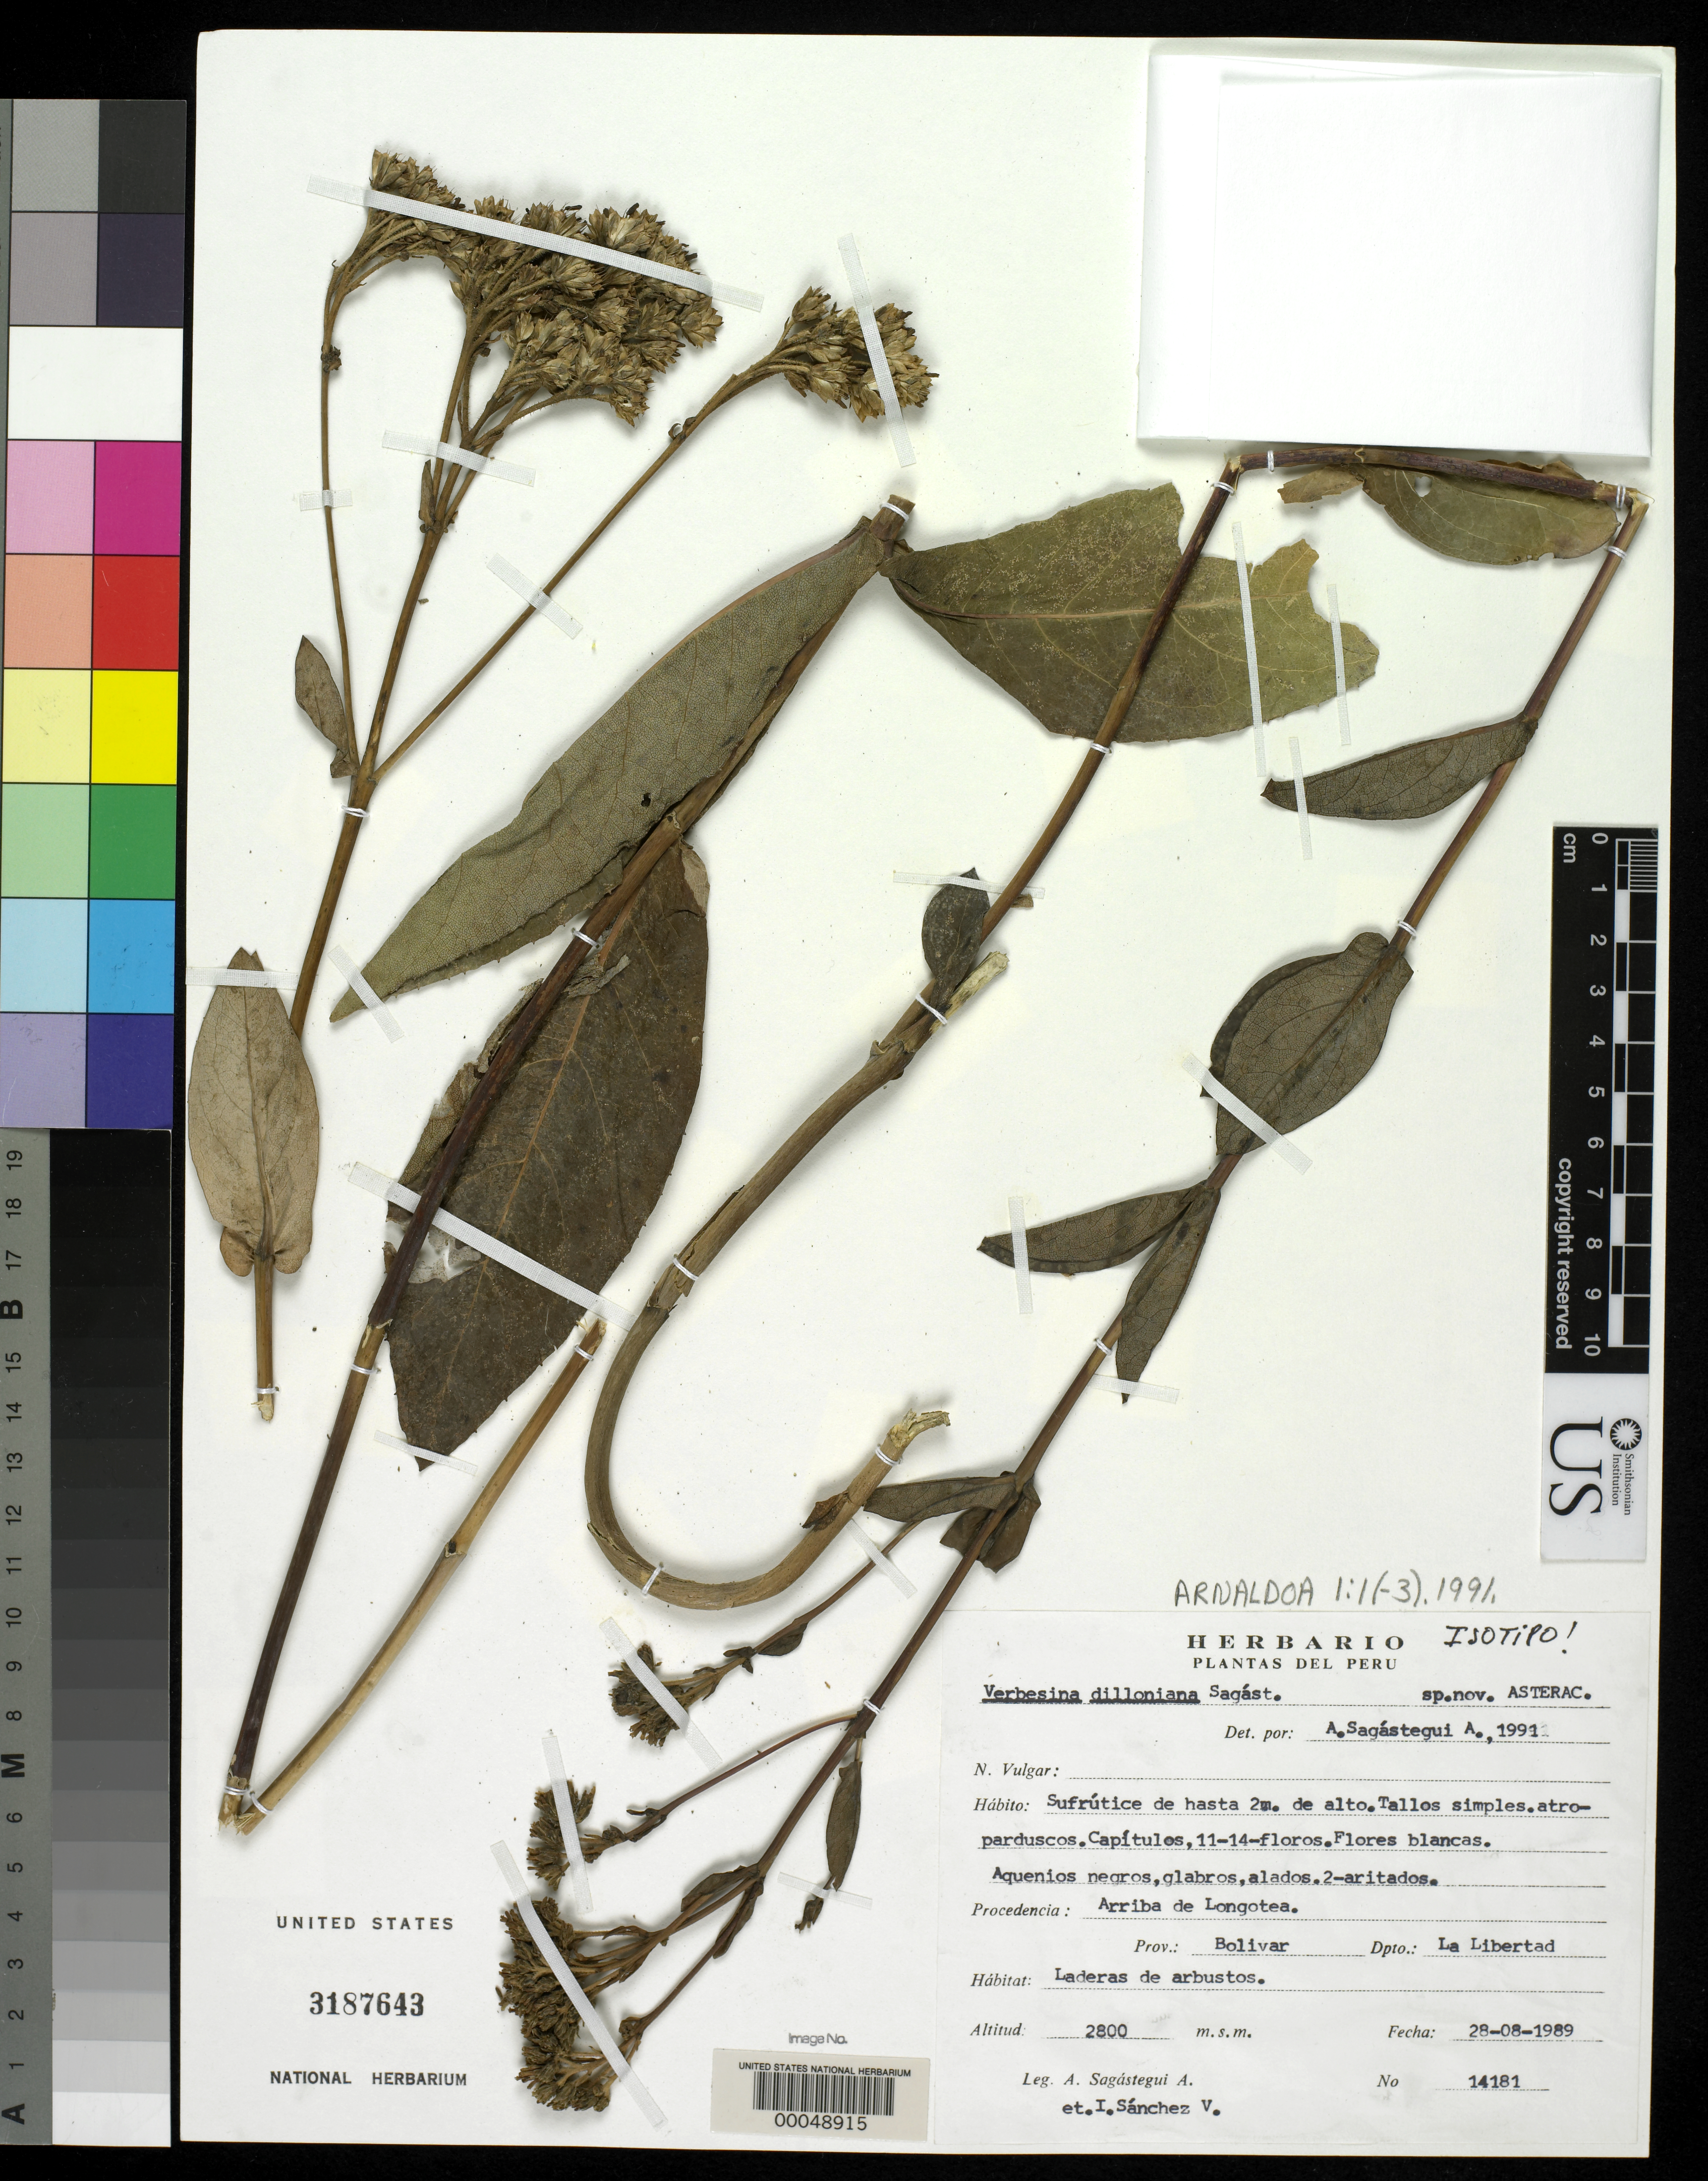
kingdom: Plantae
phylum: Tracheophyta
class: Magnoliopsida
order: Asterales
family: Asteraceae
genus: Verbesina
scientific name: Verbesina dilloniana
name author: Sagást.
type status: Isotype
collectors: A. Sagástegui A. & I. Sánchez Vega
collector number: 14181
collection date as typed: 28 Aug 1989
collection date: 1989-08-28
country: Peru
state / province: La Libertad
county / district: Bolívar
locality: arriba de Longotea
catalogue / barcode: US 3187643